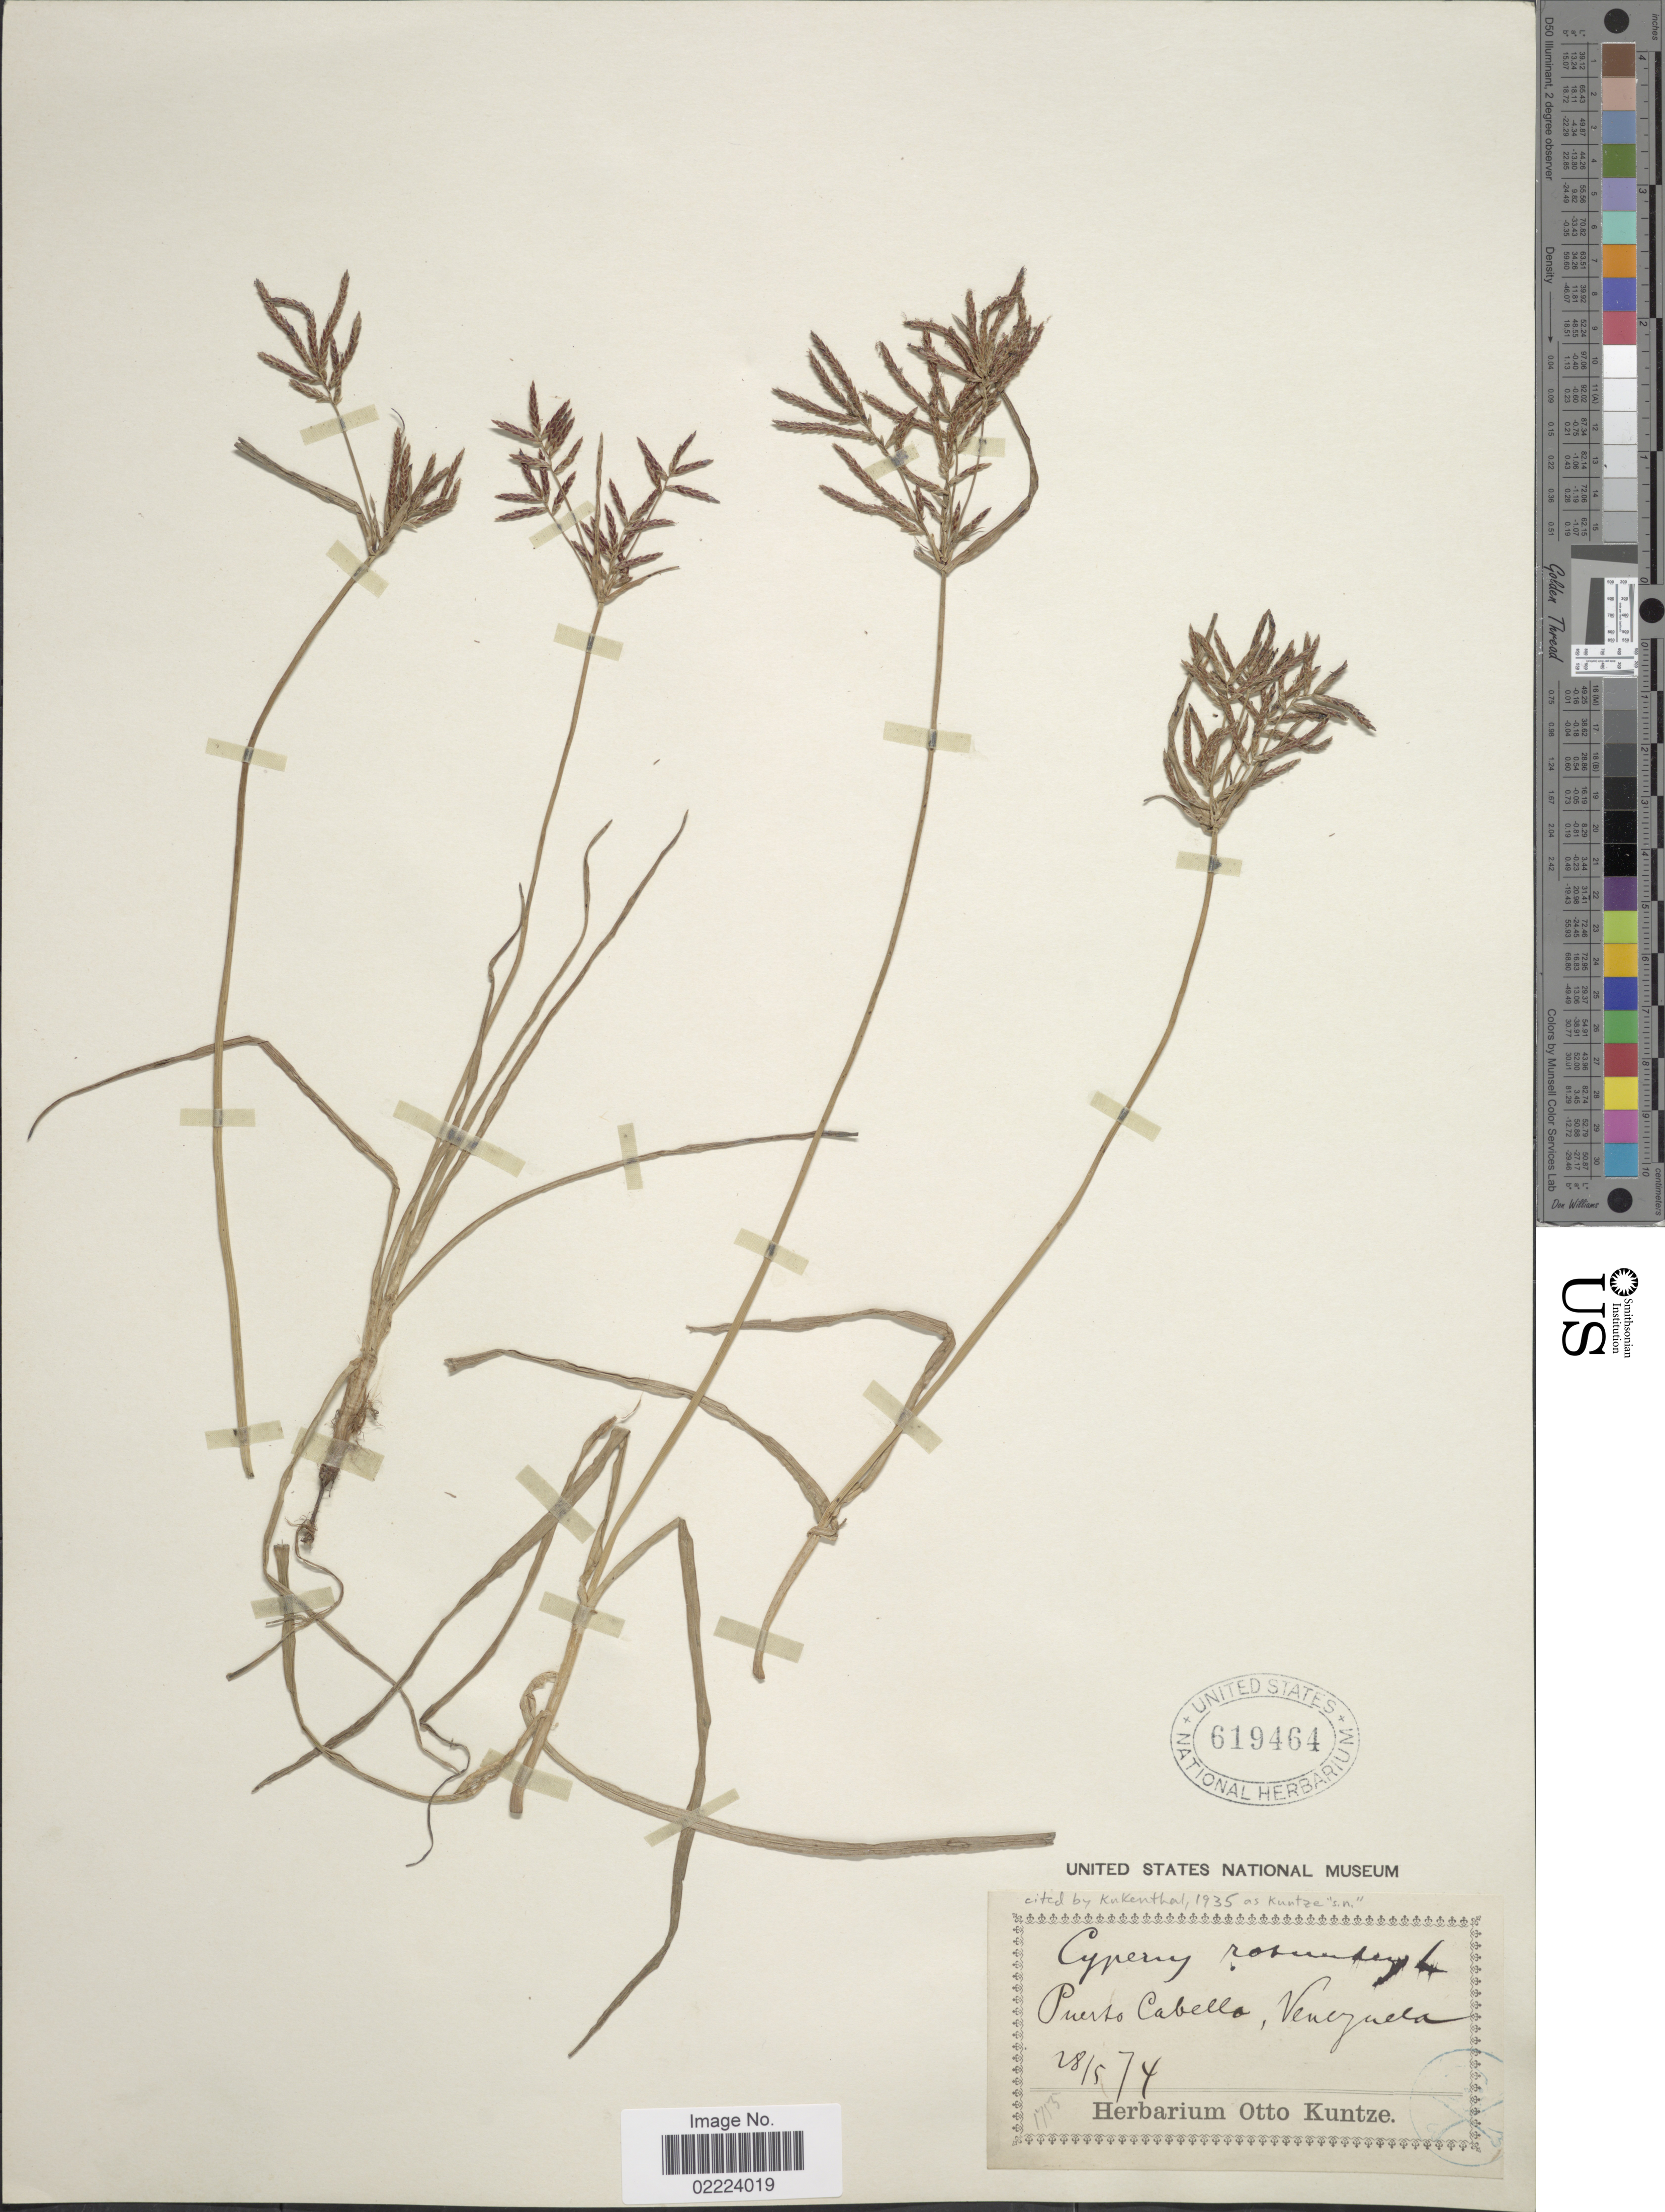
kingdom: Plantae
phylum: Tracheophyta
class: Liliopsida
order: Poales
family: Cyperaceae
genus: Cyperus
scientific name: Cyperus rotundus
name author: L.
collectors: ex herb. Otto Kuntze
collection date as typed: Transcribed d/m/y: 28/5/74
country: Venezuela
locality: Puerto Cabello, Venezuela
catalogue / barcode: US 619464